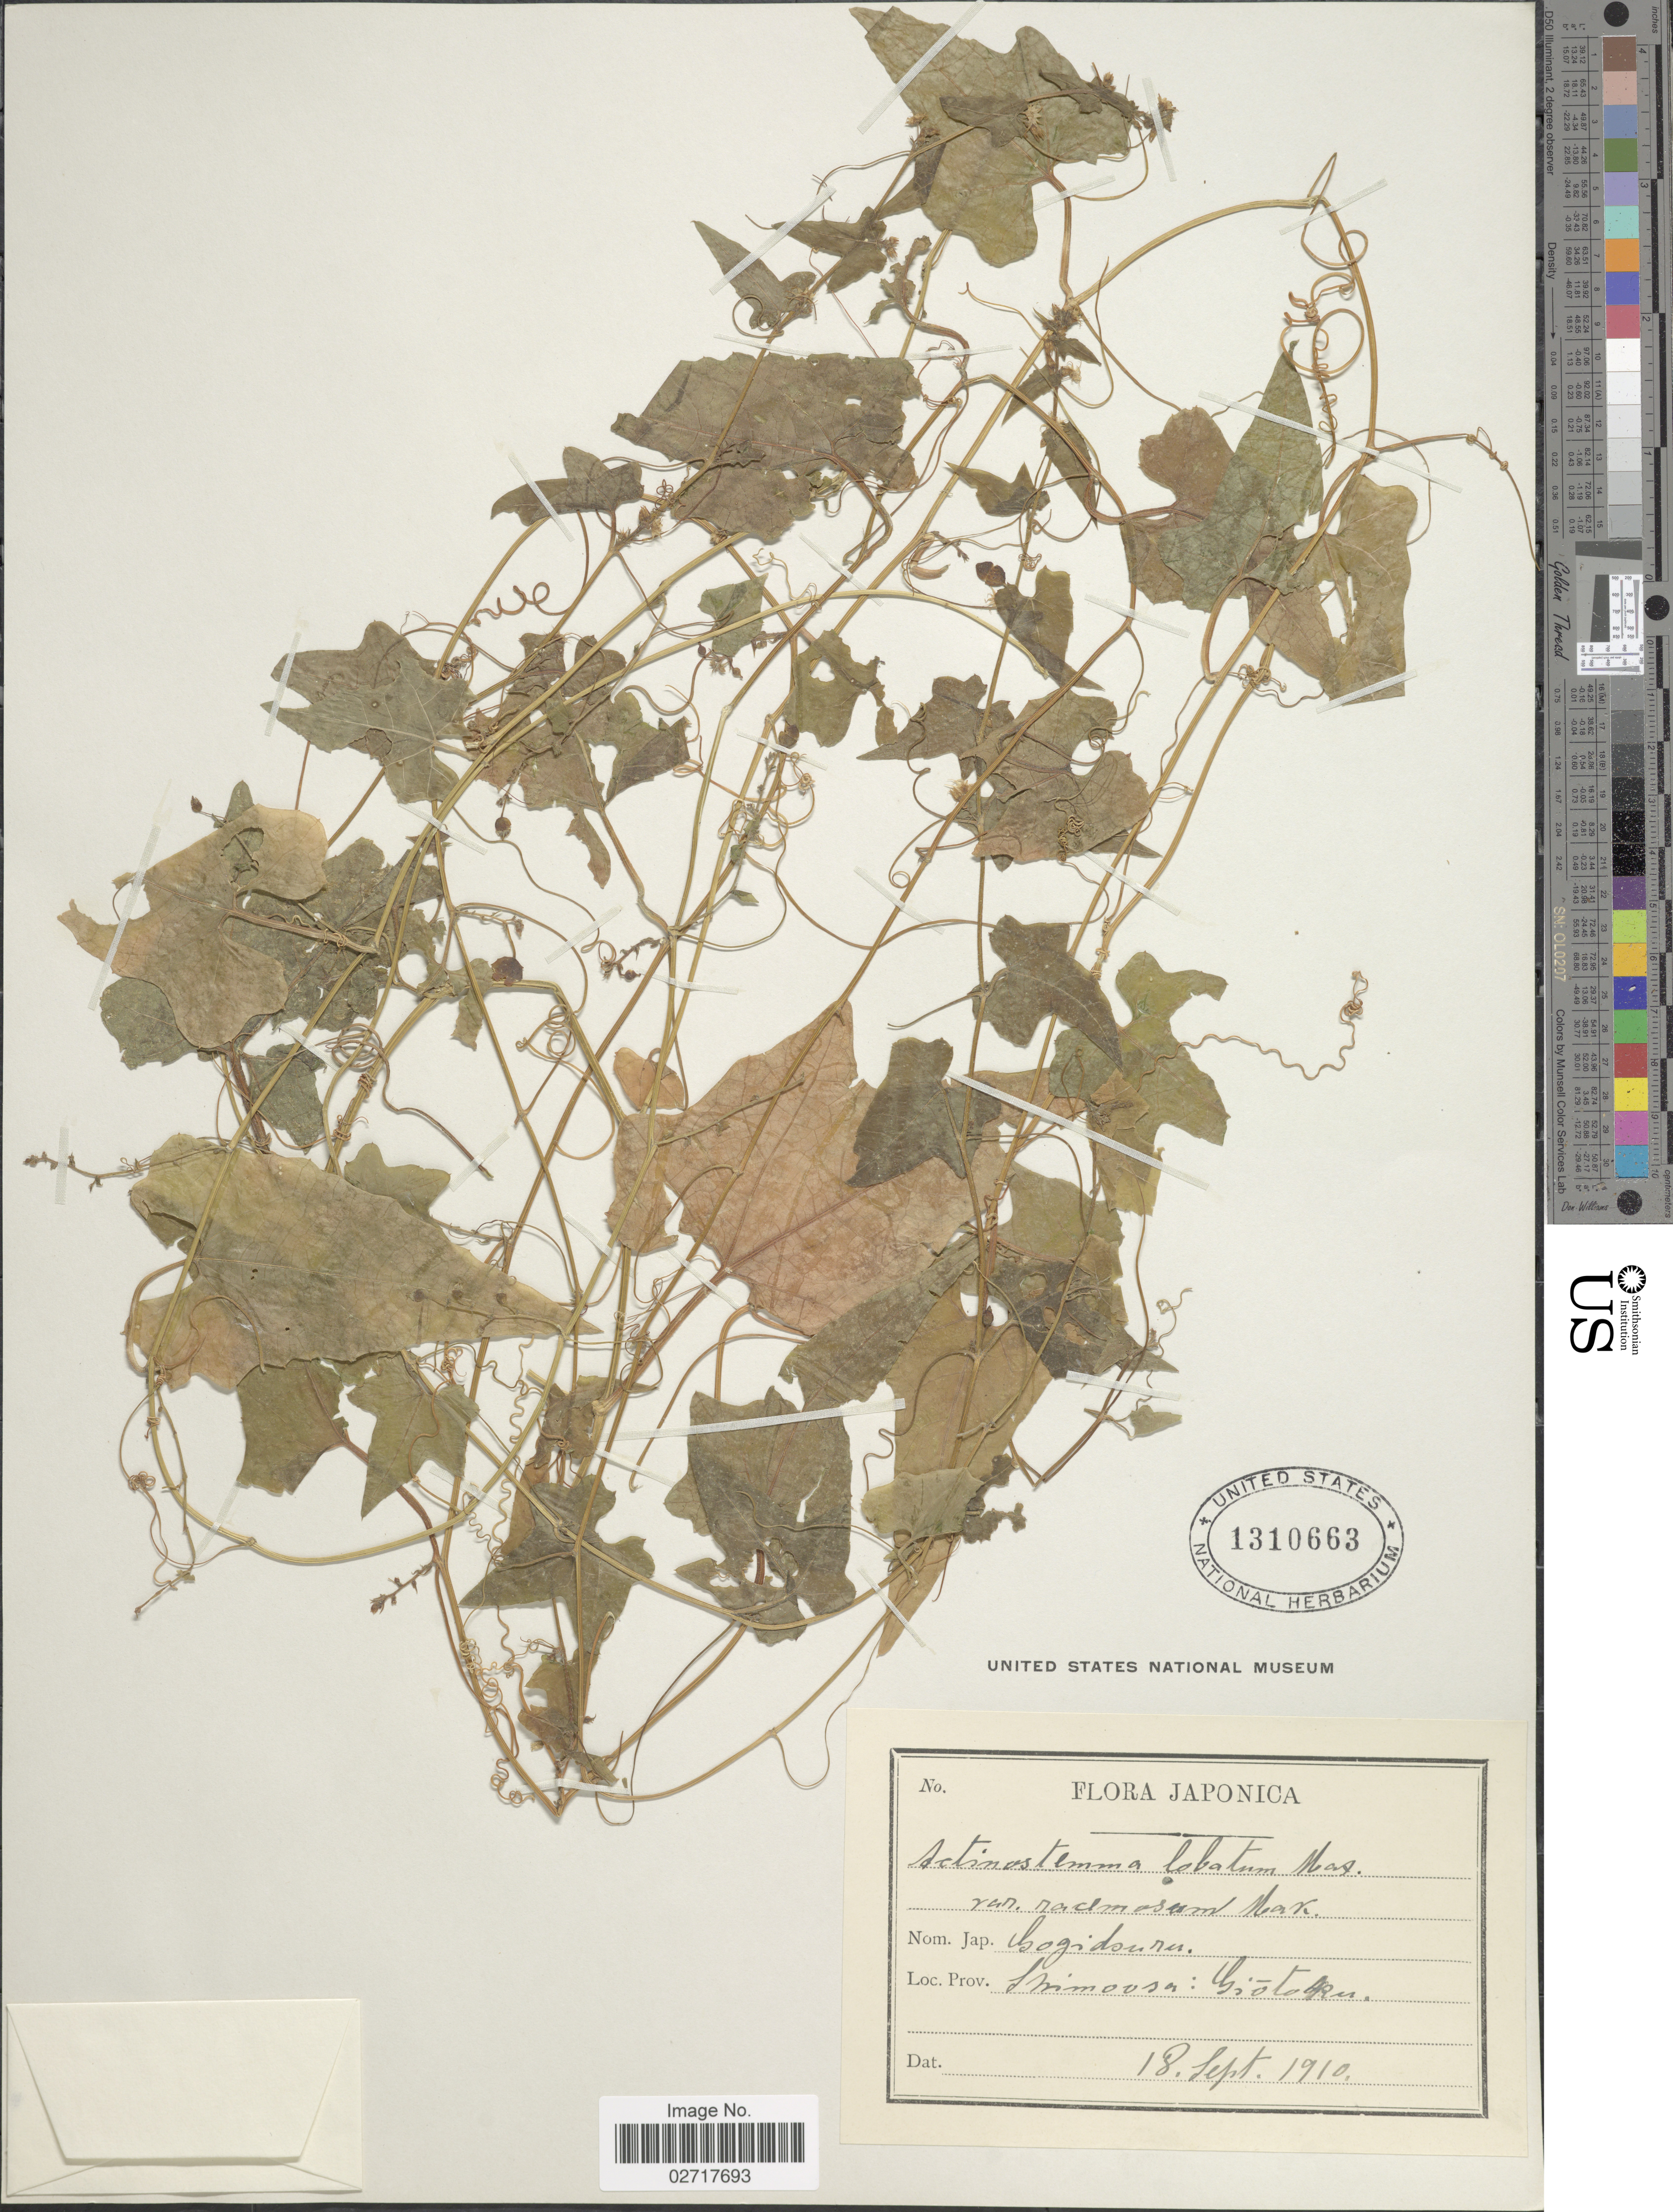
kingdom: Plantae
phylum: Tracheophyta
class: Magnoliopsida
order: Cucurbitales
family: Cucurbitaceae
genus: Actinostemma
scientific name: Actinostemma tenerum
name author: Griff.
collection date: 1910-09-18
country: Japan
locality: Shimoosa: Giotoku.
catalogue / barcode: US 1310663